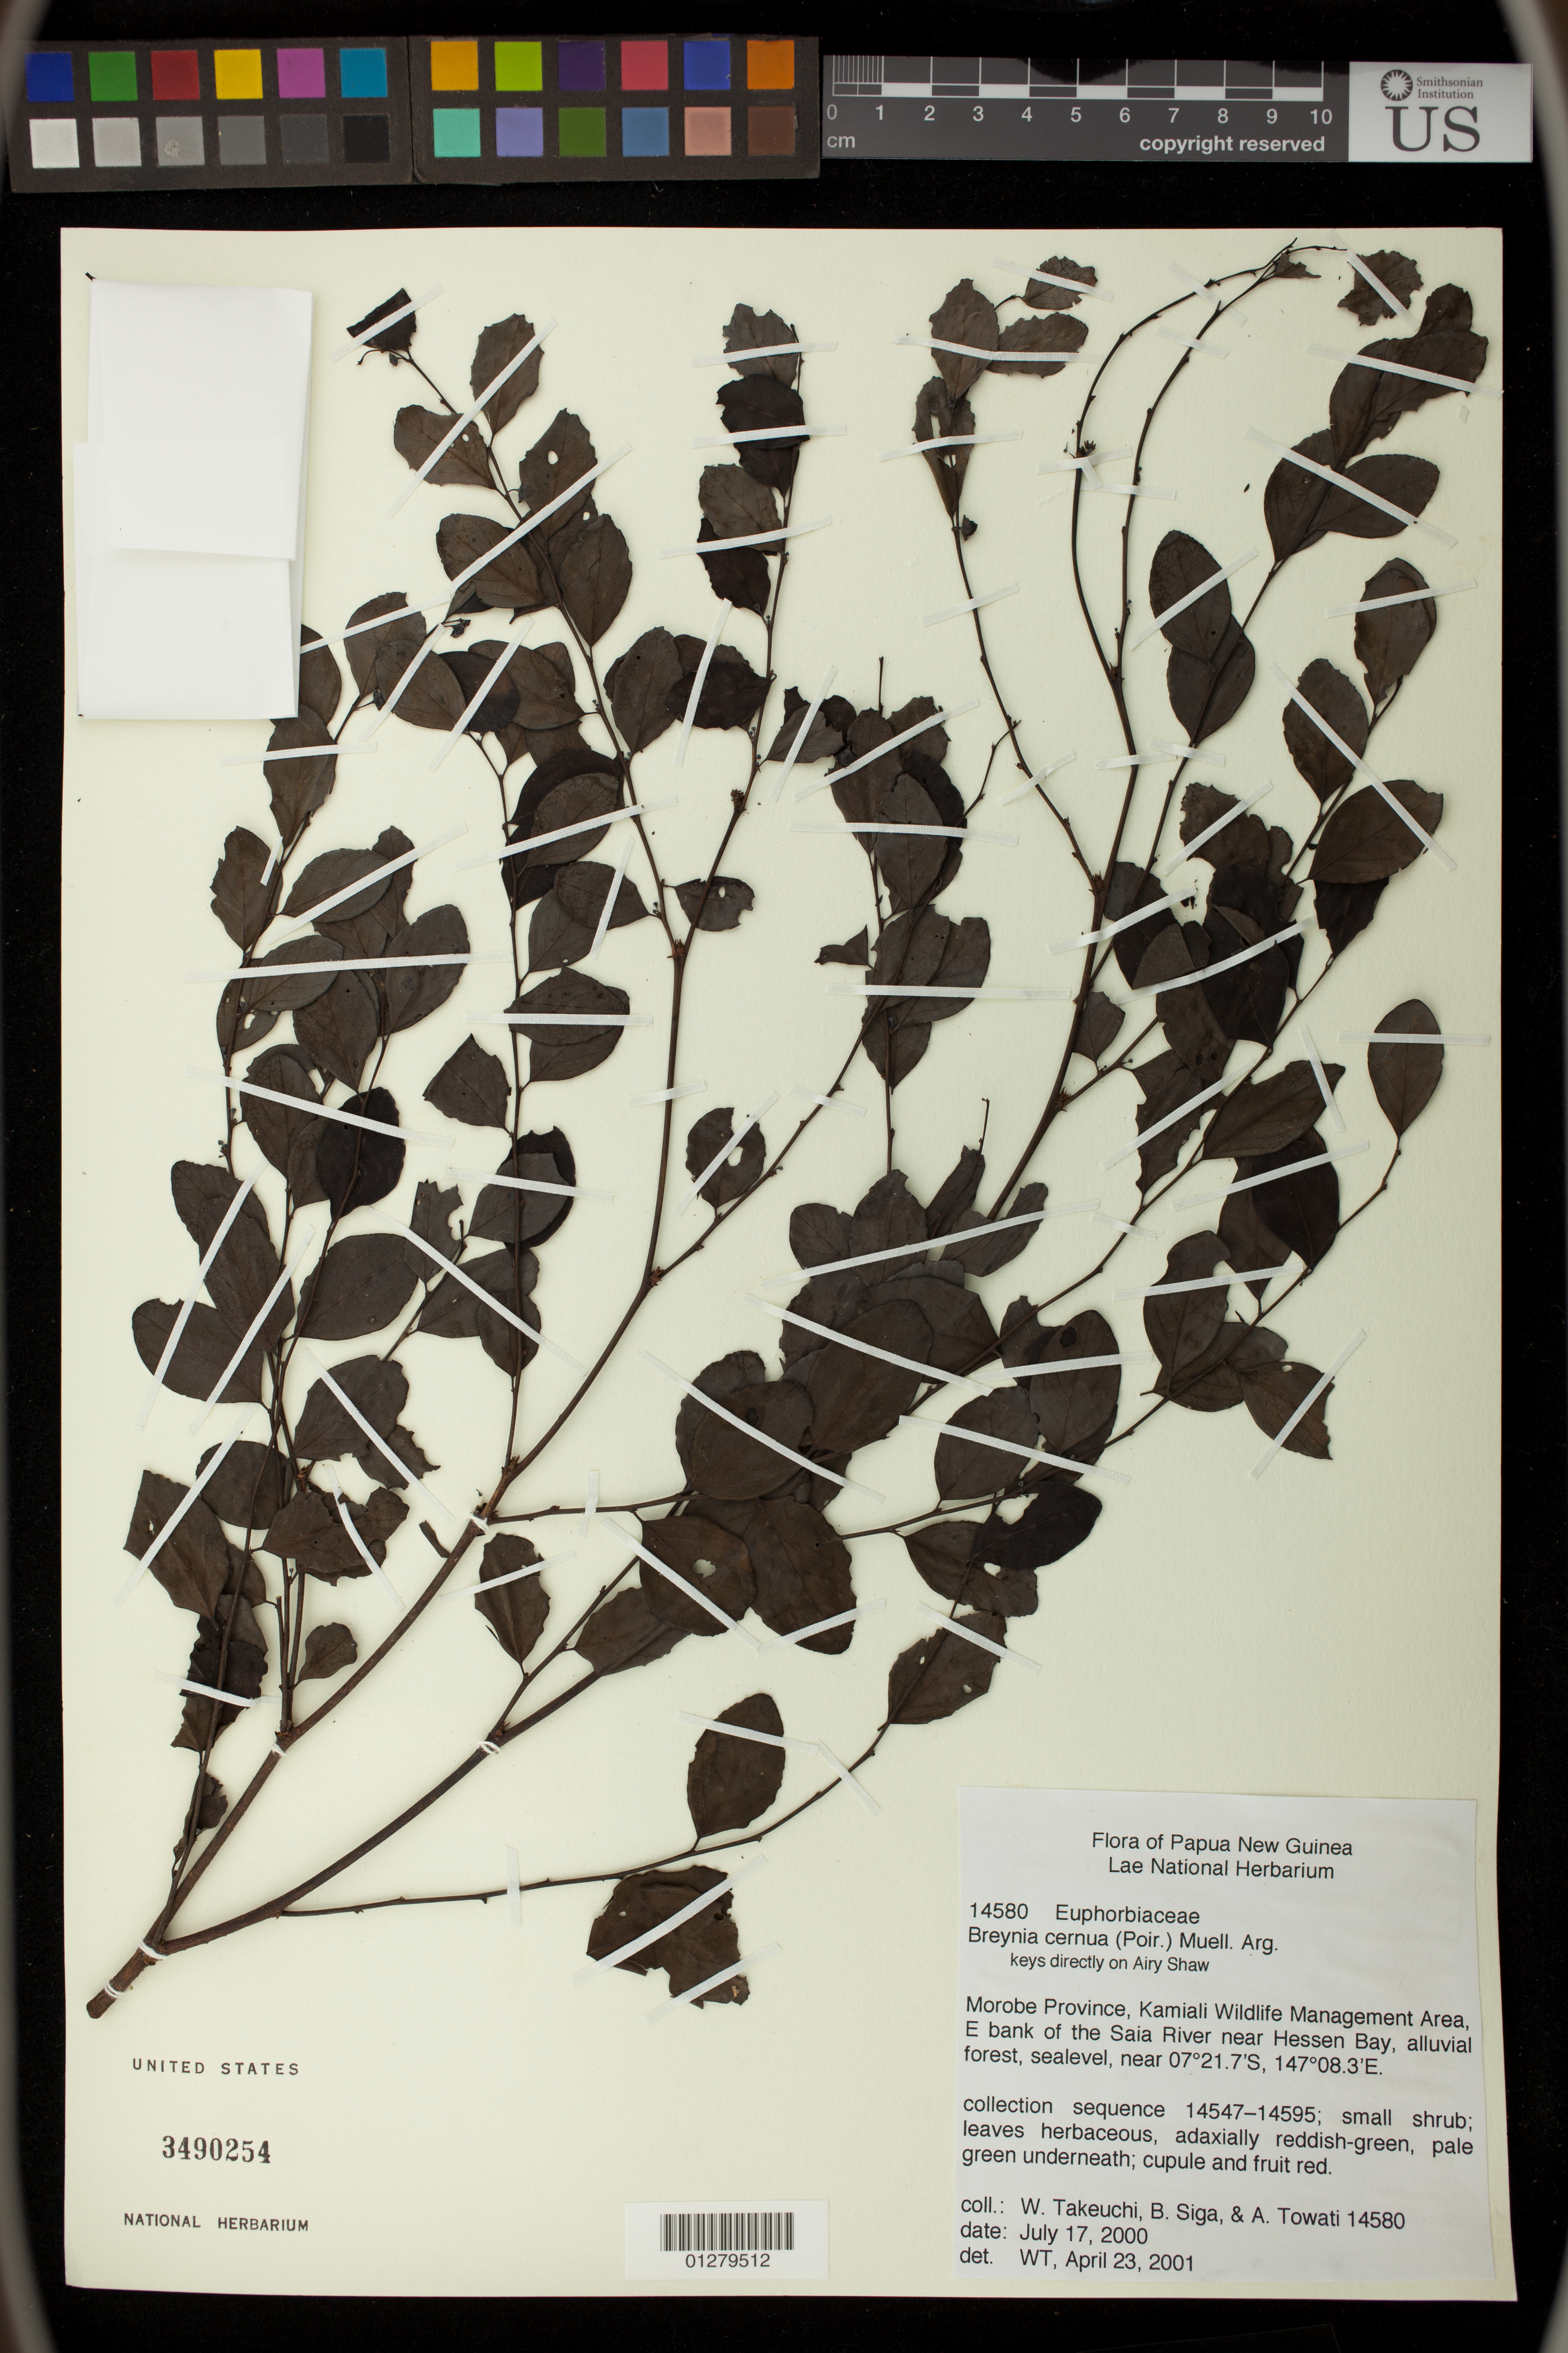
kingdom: Plantae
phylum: Tracheophyta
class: Magnoliopsida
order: Malpighiales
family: Phyllanthaceae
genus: Phyllanthus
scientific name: Phyllanthus cernuus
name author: Poir.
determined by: Wagner, W. L., (BOT), Smithsonian Institution - National Museum of Natural History (UNITED STATES)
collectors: W. N. Takeuchi, B. Siga & A. Towati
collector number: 14580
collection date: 2000-07-17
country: Papua New Guinea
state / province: Morobe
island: New Guinea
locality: Kamiali Wildlife Management Area, E bank of the Saia River near Hessen Bay.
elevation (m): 0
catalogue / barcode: US 3490254